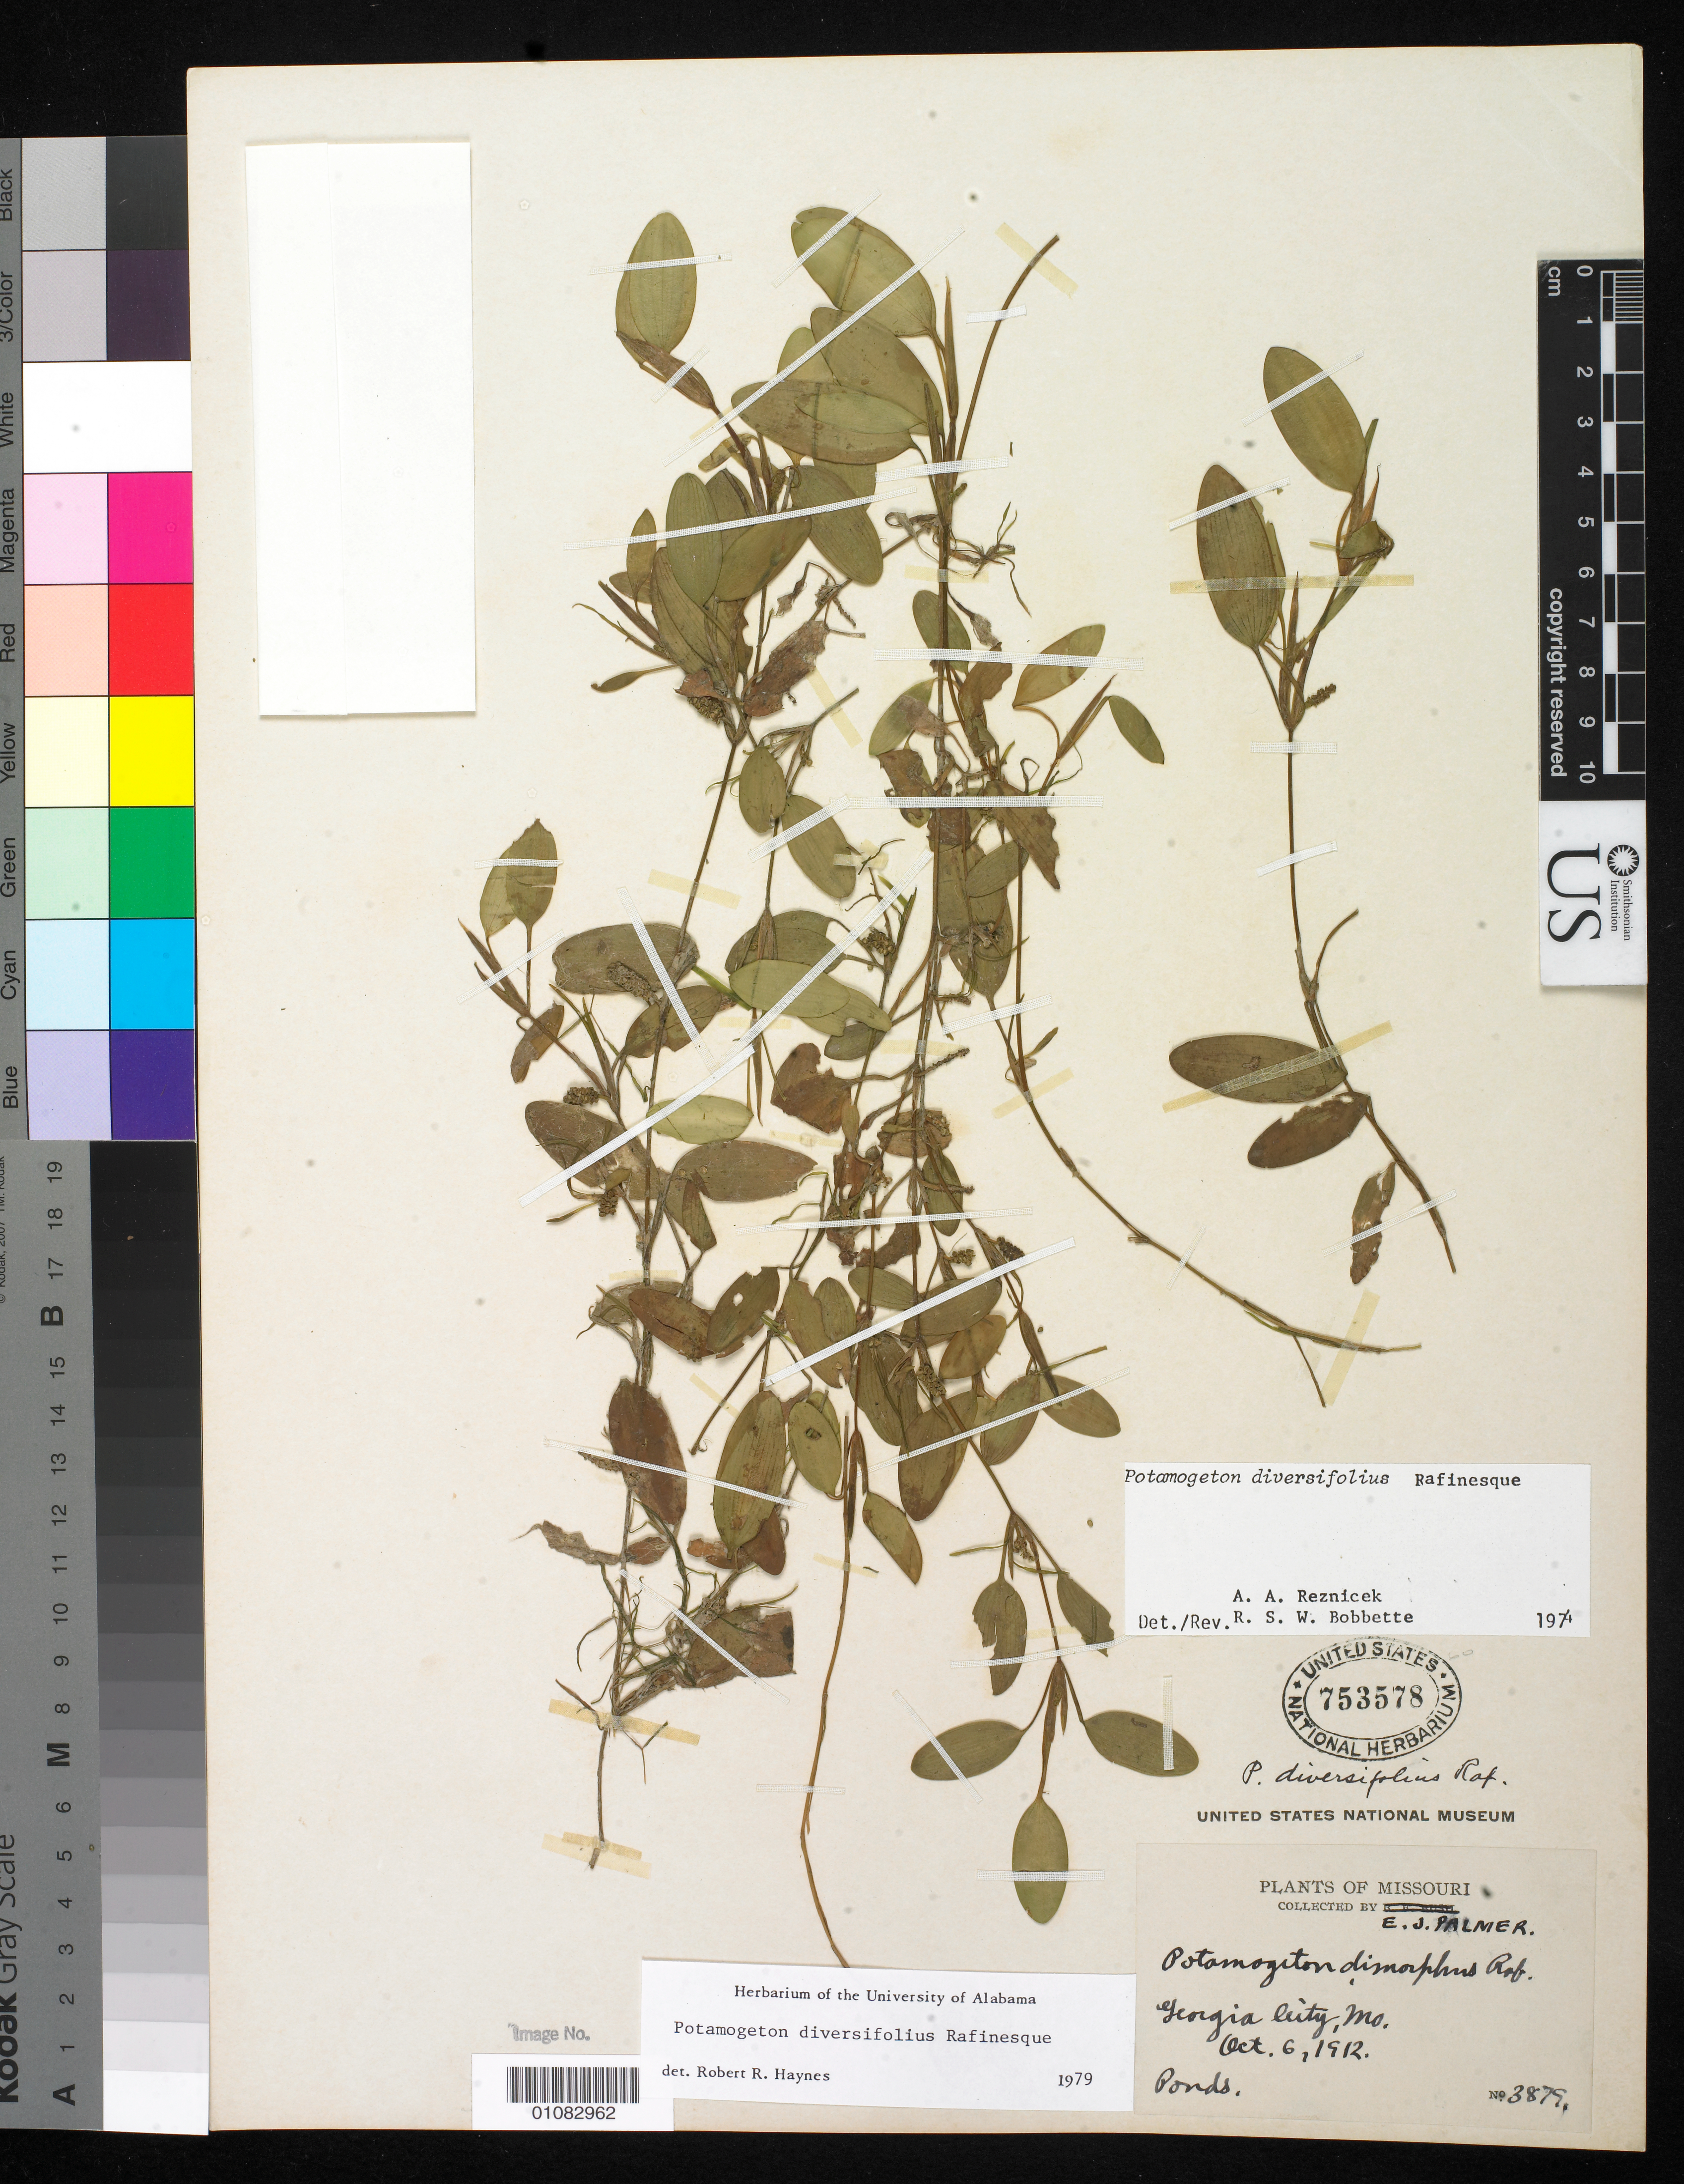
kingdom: Plantae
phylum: Tracheophyta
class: Liliopsida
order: Alismatales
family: Potamogetonaceae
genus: Potamogeton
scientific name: Potamogeton diversifolius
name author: Raf.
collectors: E. J. Palmer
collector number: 3879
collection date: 1912-10-06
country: United States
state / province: Missouri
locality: Georgia City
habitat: Ponds.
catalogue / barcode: US 753578